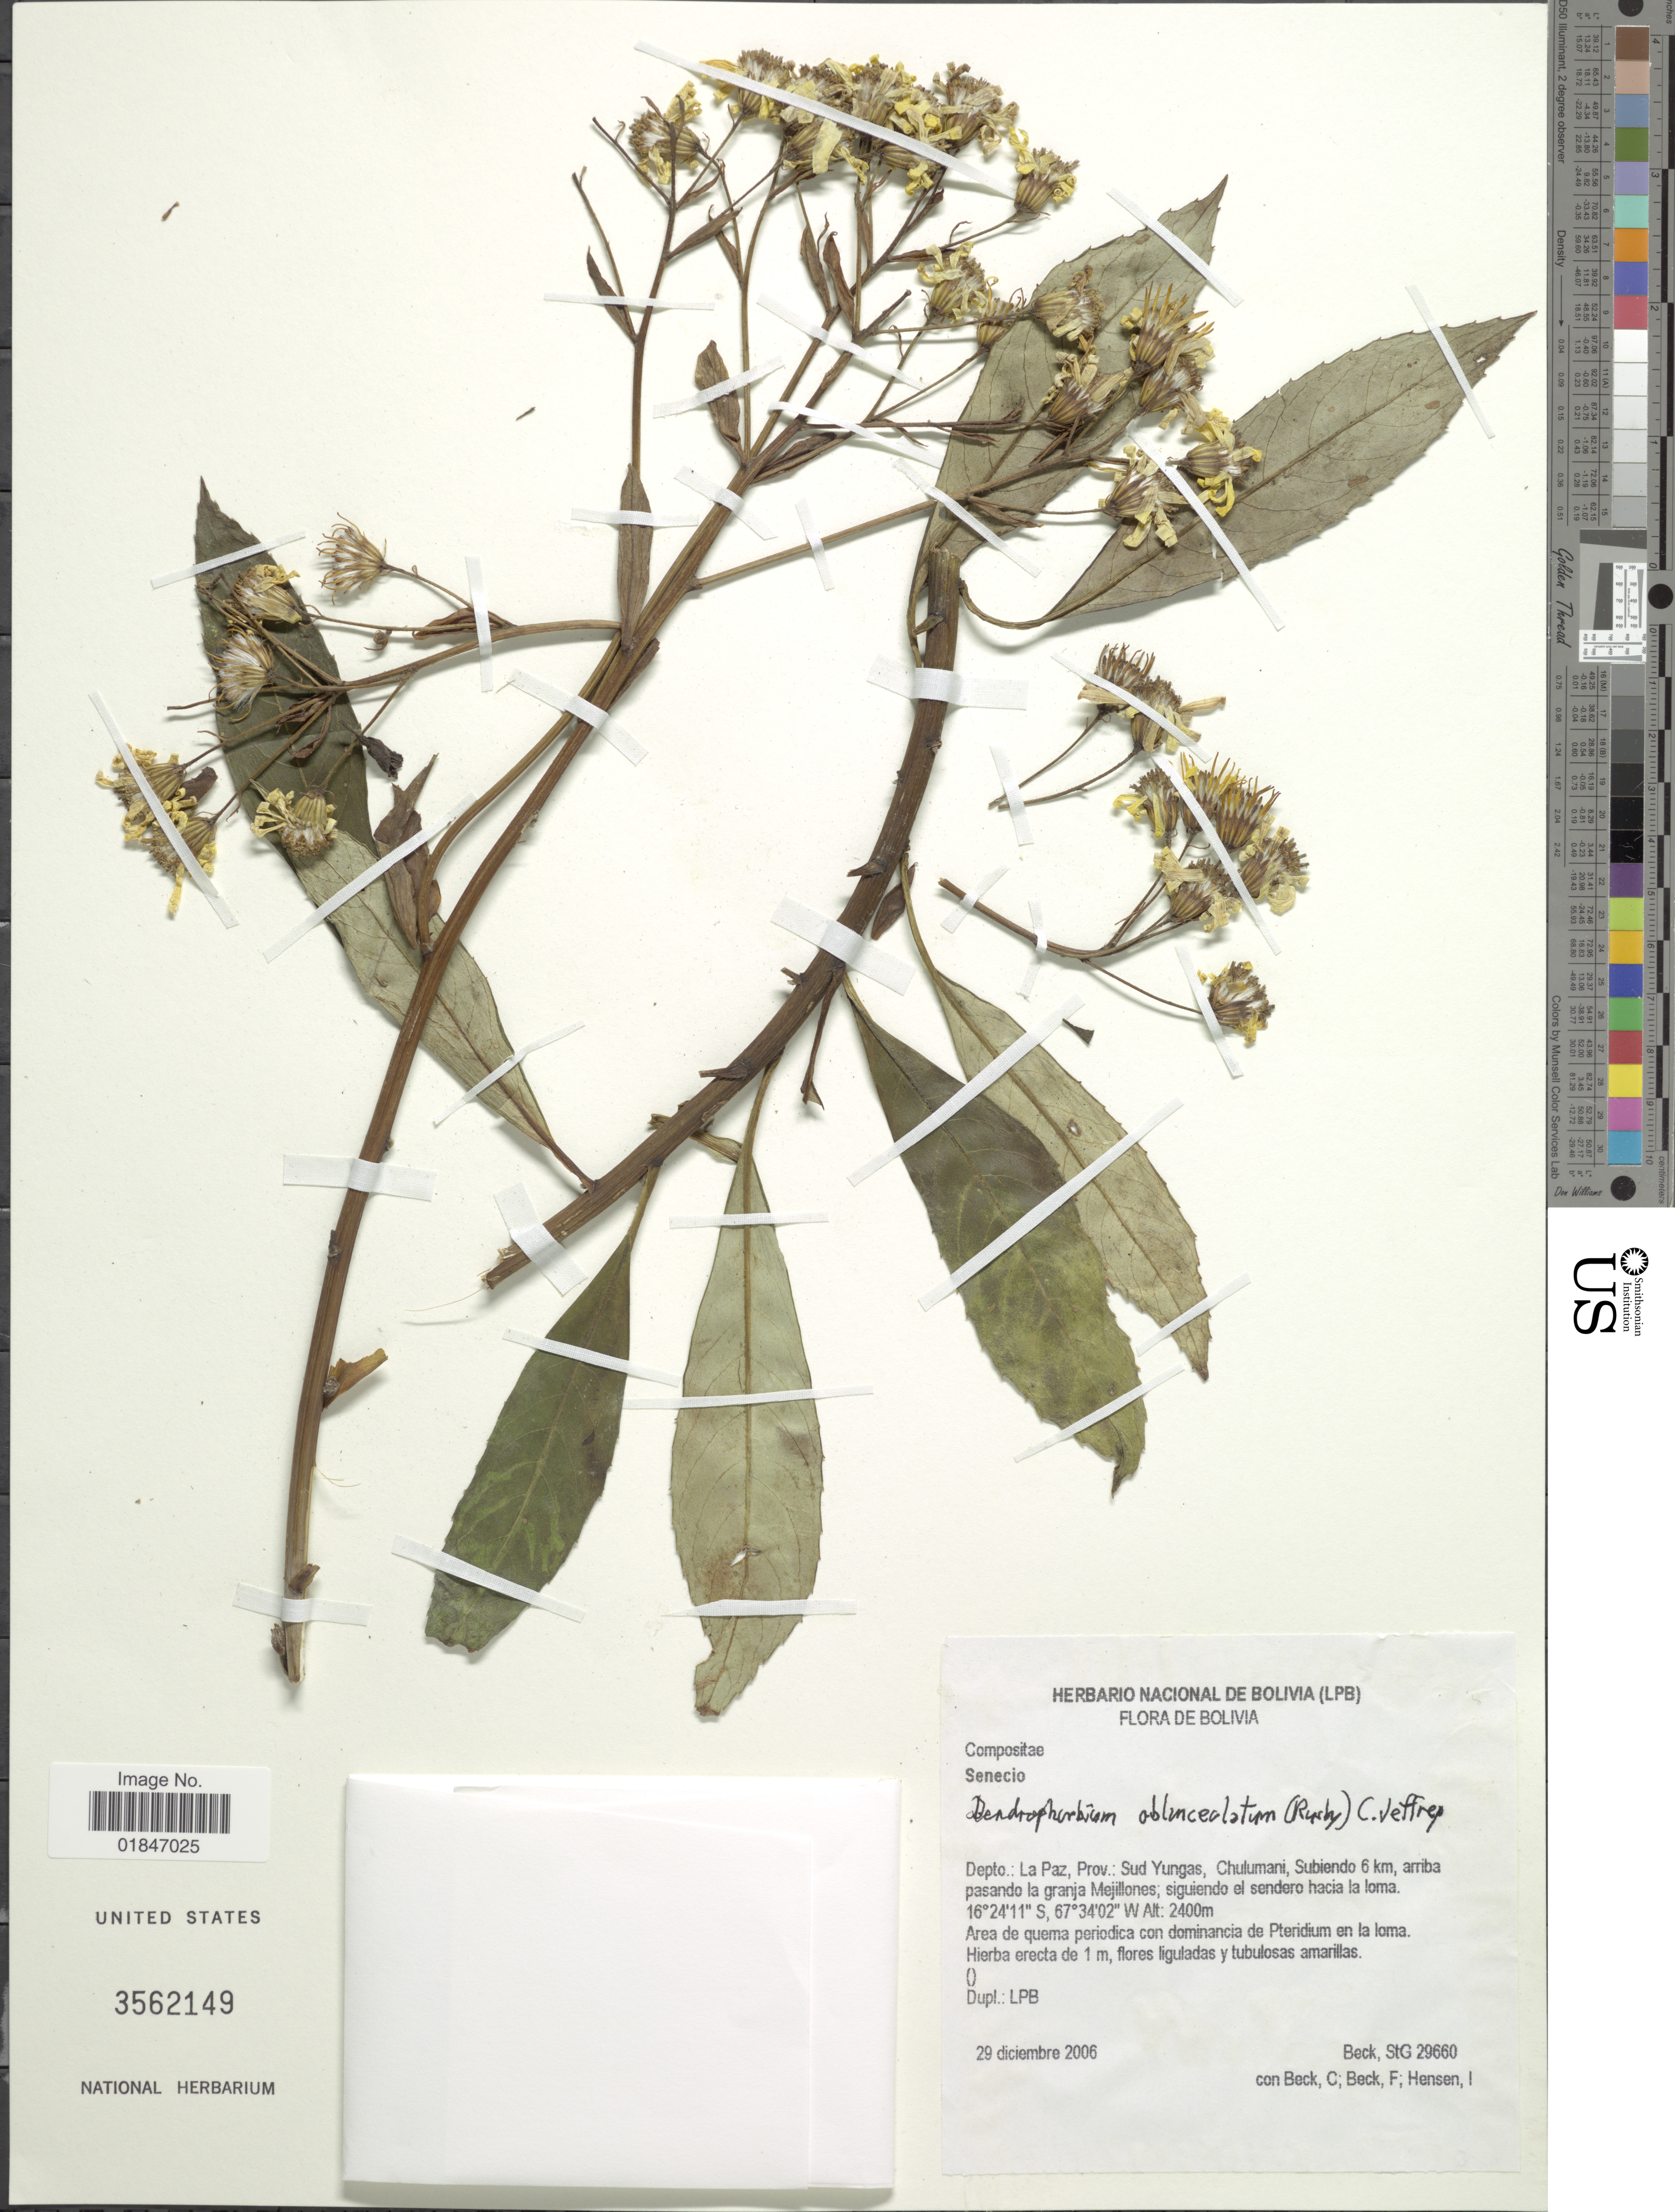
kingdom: Plantae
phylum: Tracheophyta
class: Magnoliopsida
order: Asterales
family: Asteraceae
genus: Dendrophorbium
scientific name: Dendrophorbium oblanceolatus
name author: (Rusby) C. Jeffrey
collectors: S. G. Beck, C. K. Beck, F. Beck & I. Hensen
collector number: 29660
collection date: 2006-12-29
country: Bolivia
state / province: La Paz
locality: Depto. La Paz. Prov. : Sud Yungas, Chulumani, Subiendo 6 km , arriba pasando la granja Mejillones.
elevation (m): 2400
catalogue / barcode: US 3562149